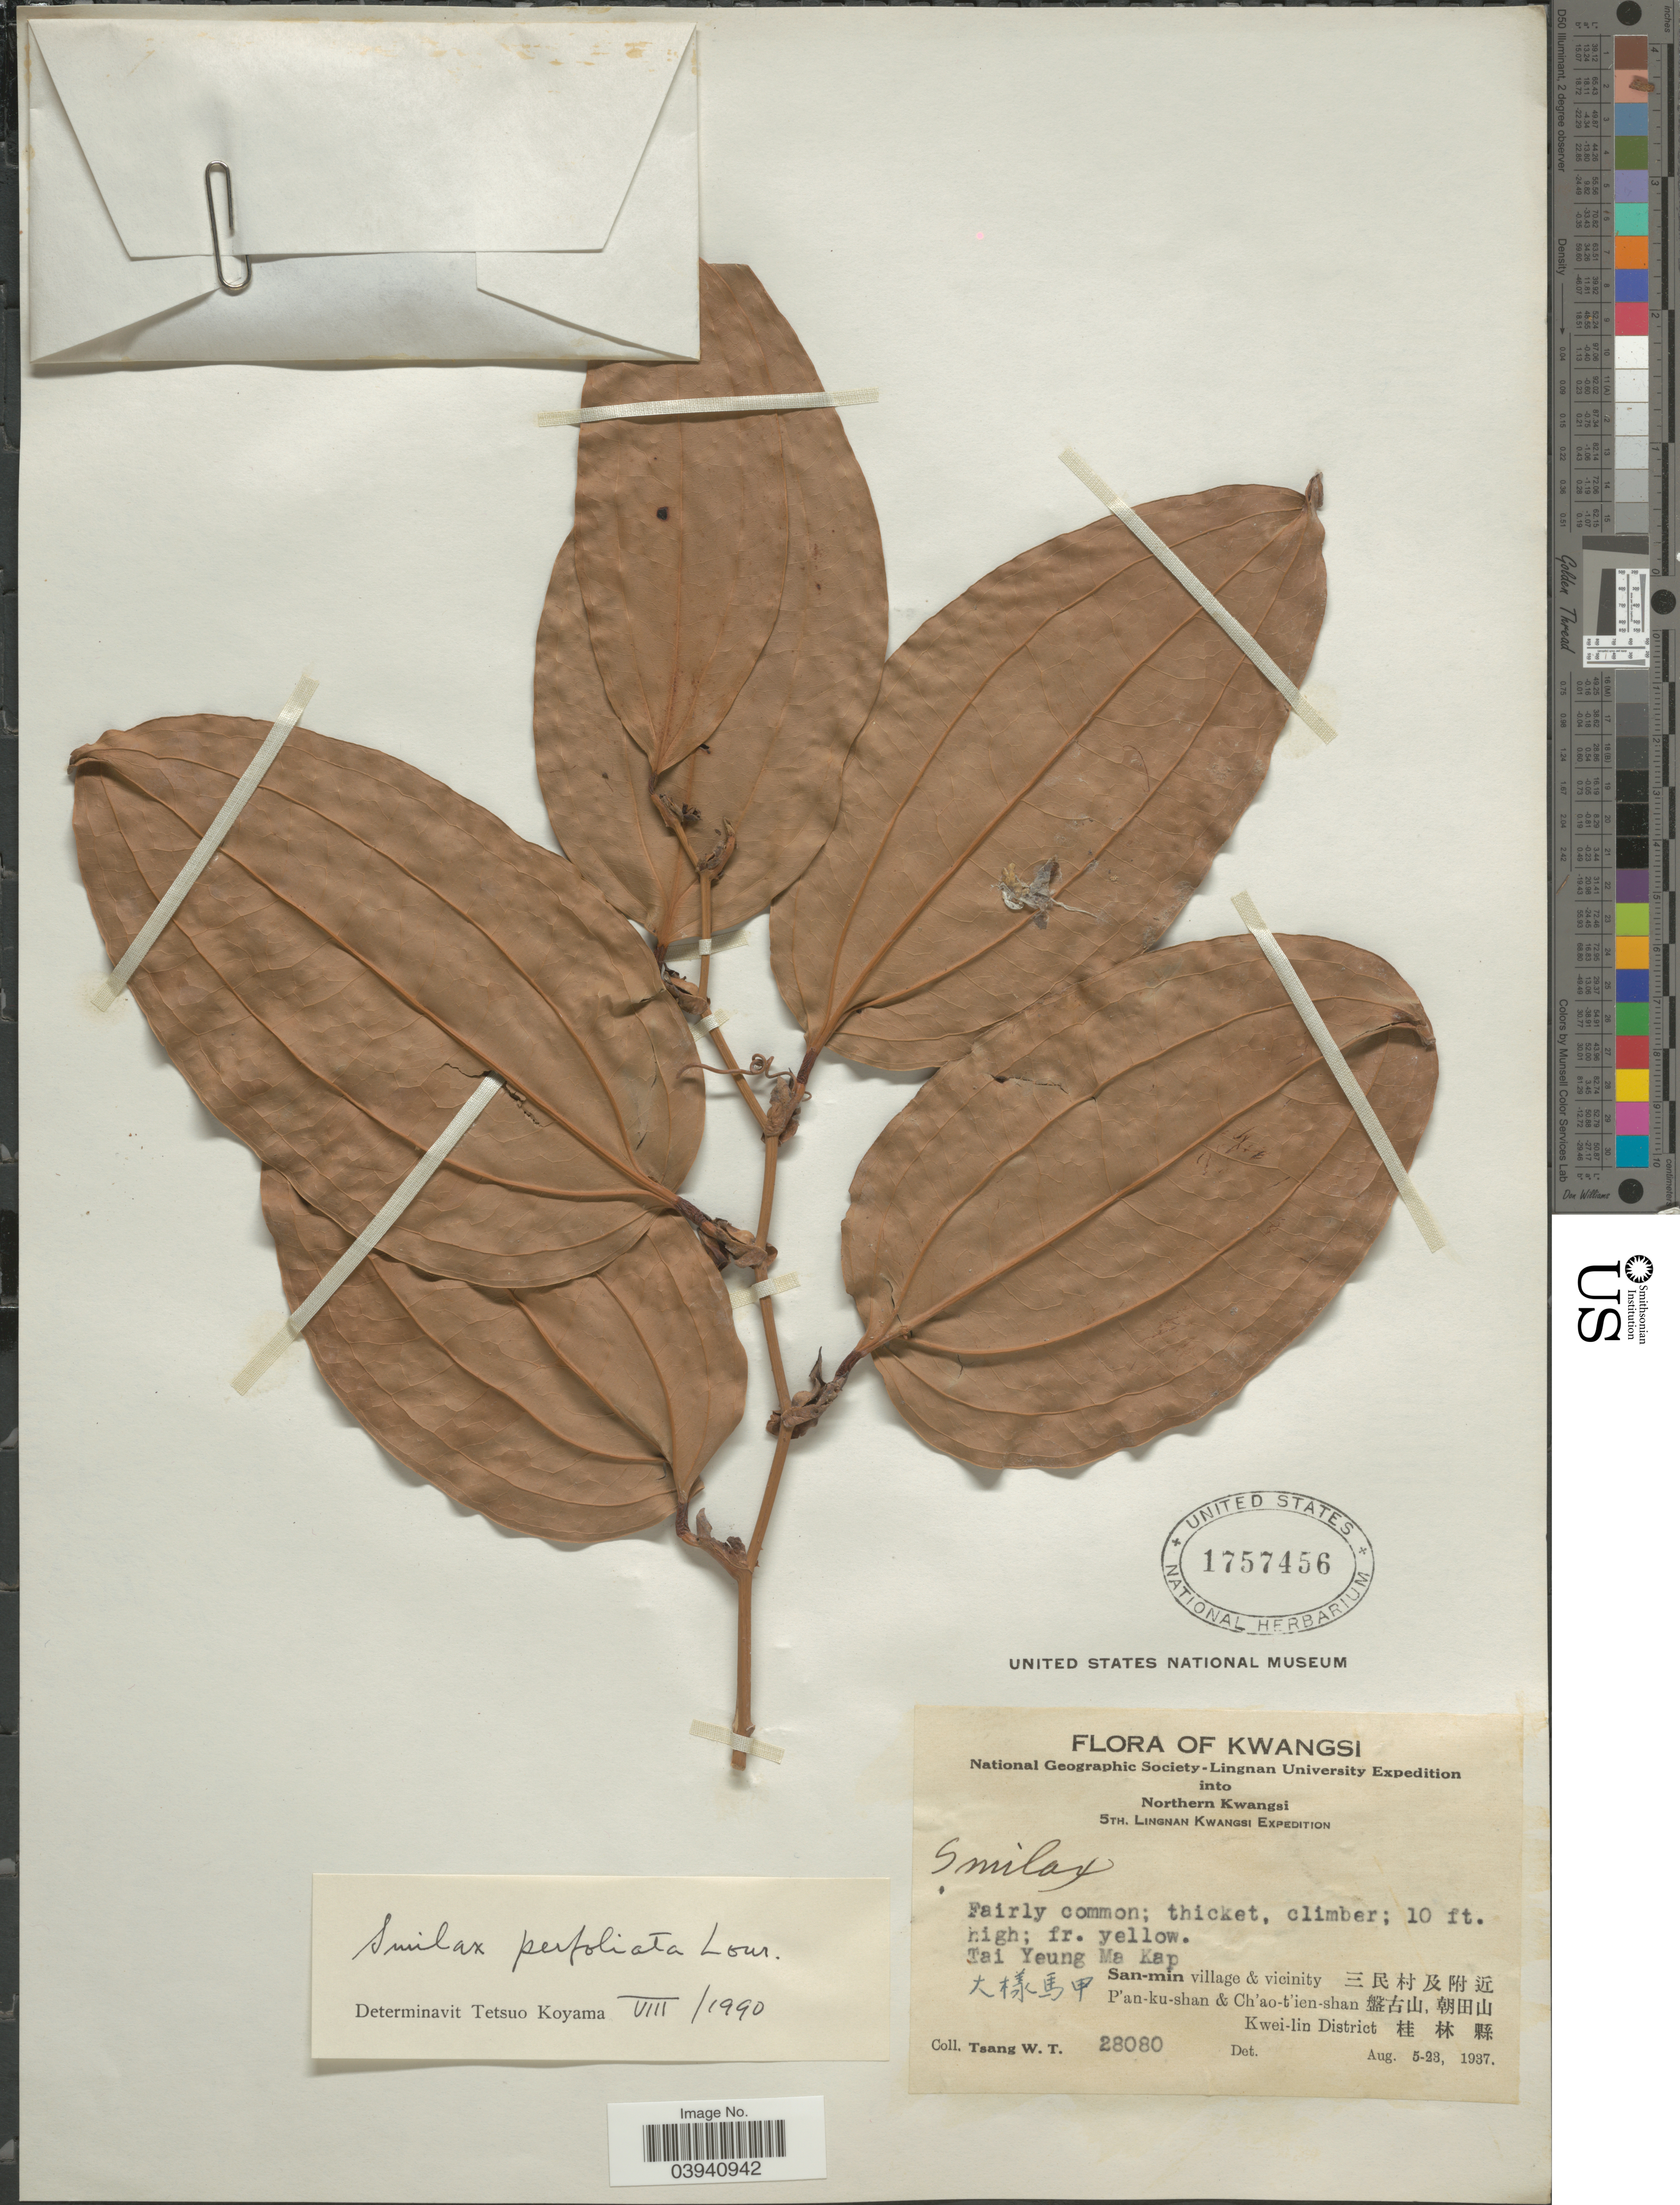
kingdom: Plantae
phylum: Tracheophyta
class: Liliopsida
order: Liliales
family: Smilacaceae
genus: Smilax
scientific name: Smilax perfoliata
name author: Lour.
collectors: W. T. Tsang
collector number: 28080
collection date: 1937-08-05/1937-08-23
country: China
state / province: Guangxi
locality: Kwangsi. Tai Yeung Ma Kap. San-min village & vicinity X. P'an-ku-shan & Ch'ao t'ien-shan X, X. Kwei-lin District X.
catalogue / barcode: US 1757456